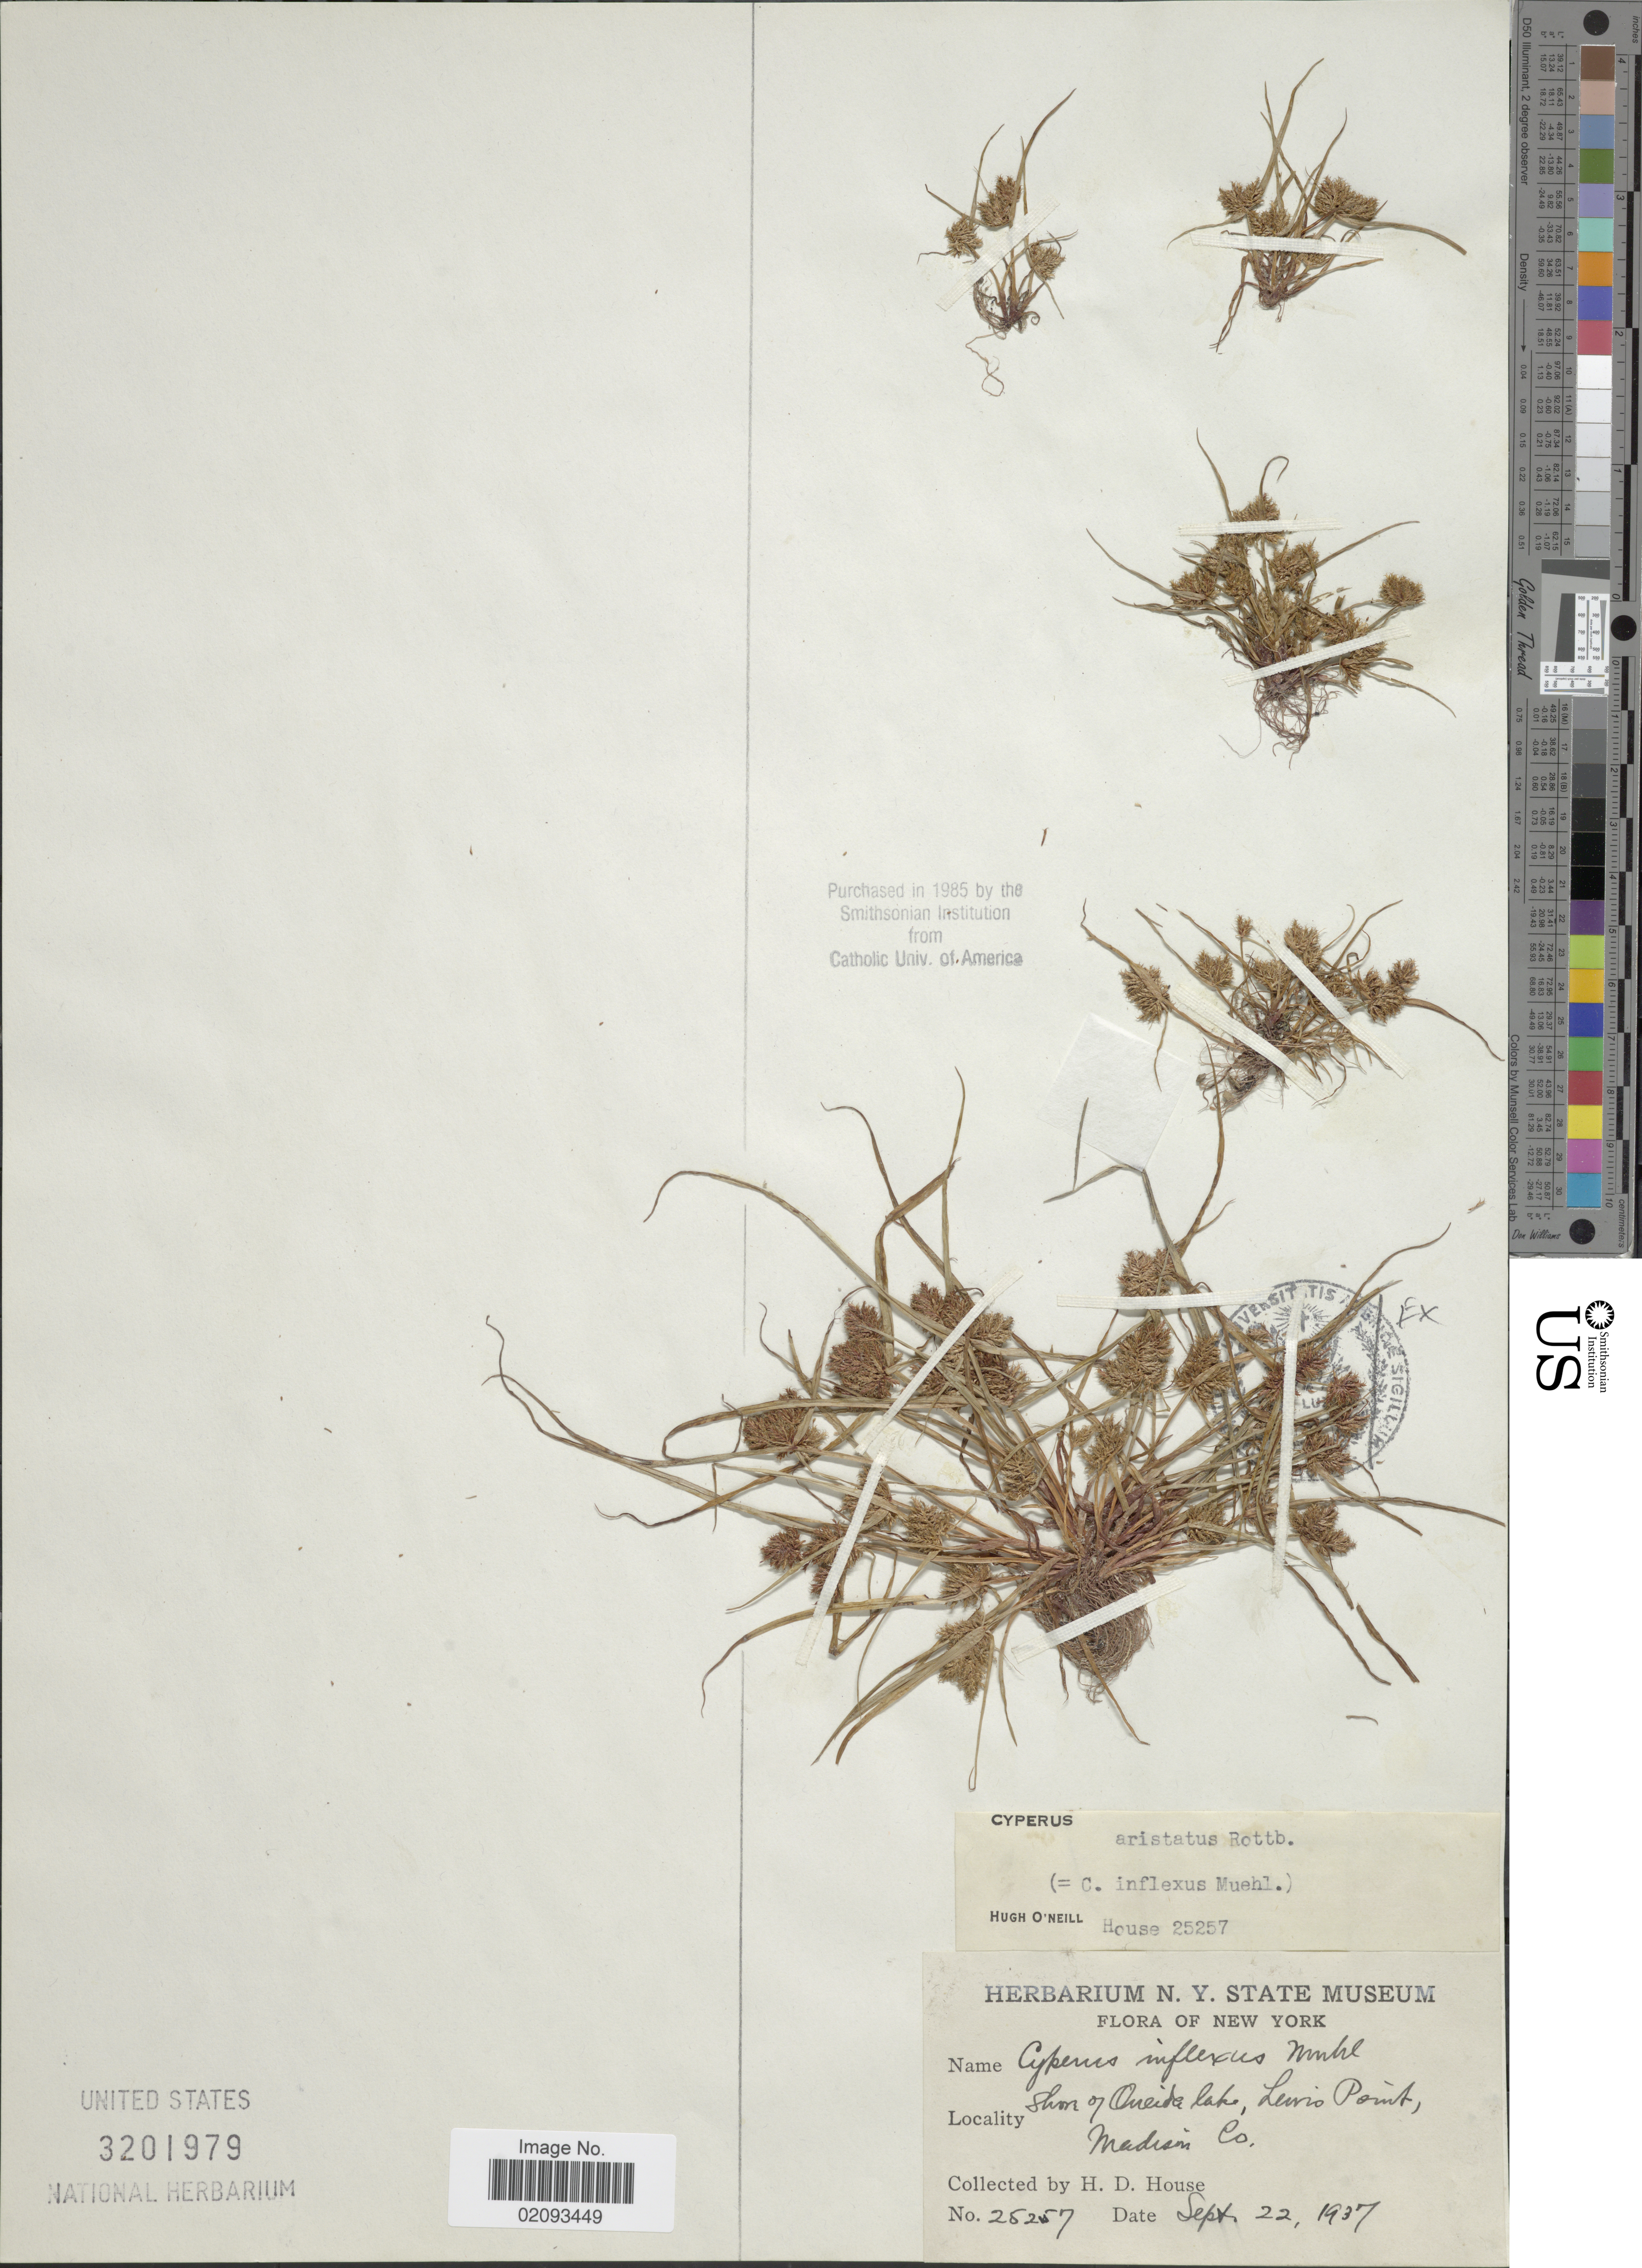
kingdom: Plantae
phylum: Tracheophyta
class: Liliopsida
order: Poales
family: Cyperaceae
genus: Cyperus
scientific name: Cyperus squarrosus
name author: L.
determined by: Strong, Mark T., (BOT), Smithsonian Institution - National Museum of Natural History (UNITED STATES)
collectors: H. D. House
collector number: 25257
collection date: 1937-09-22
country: United States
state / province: New York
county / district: Oneida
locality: Shore of Oneida Lake, Lewis Point, Madison Co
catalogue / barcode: US 3201979